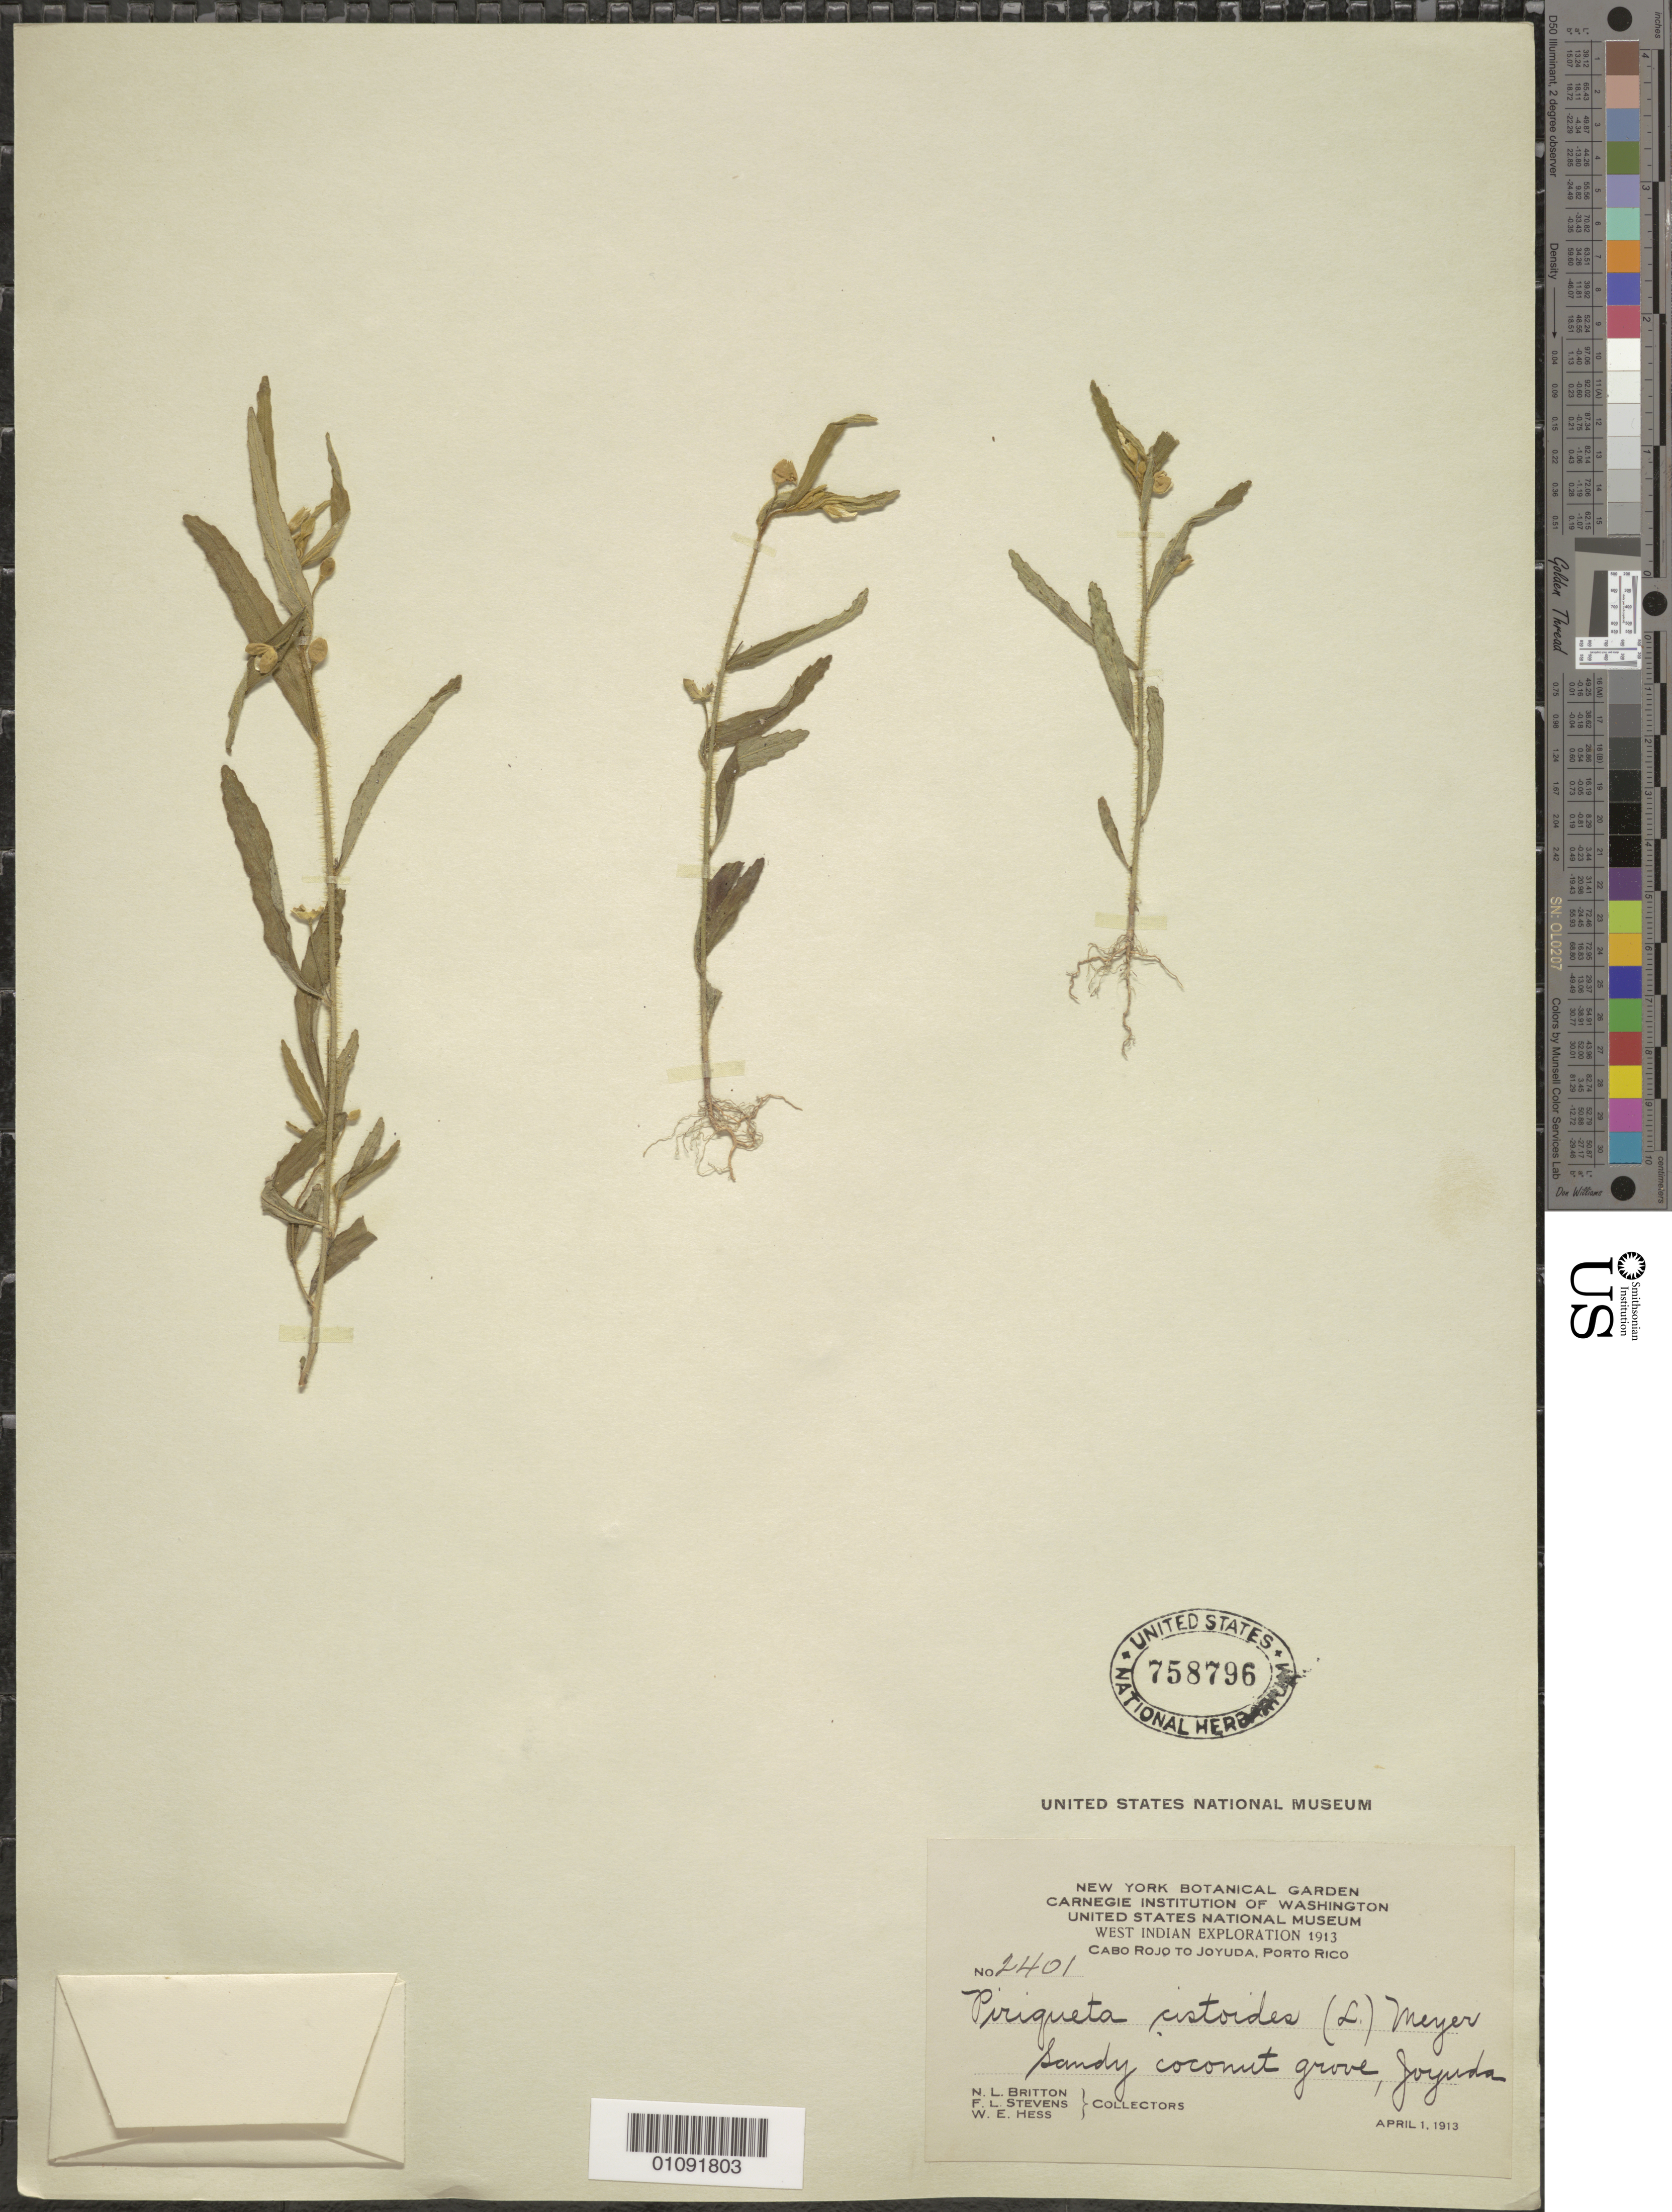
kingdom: Plantae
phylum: Tracheophyta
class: Magnoliopsida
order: Malpighiales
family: Turneraceae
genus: Piriqueta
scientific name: Piriqueta cistoides subsp. cistoides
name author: (L.) Griseb.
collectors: N. Britton, F. L. Stevens & W. Hess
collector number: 2401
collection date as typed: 01 Apr 1913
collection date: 1913-04-01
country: Puerto Rico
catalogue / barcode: US 758796